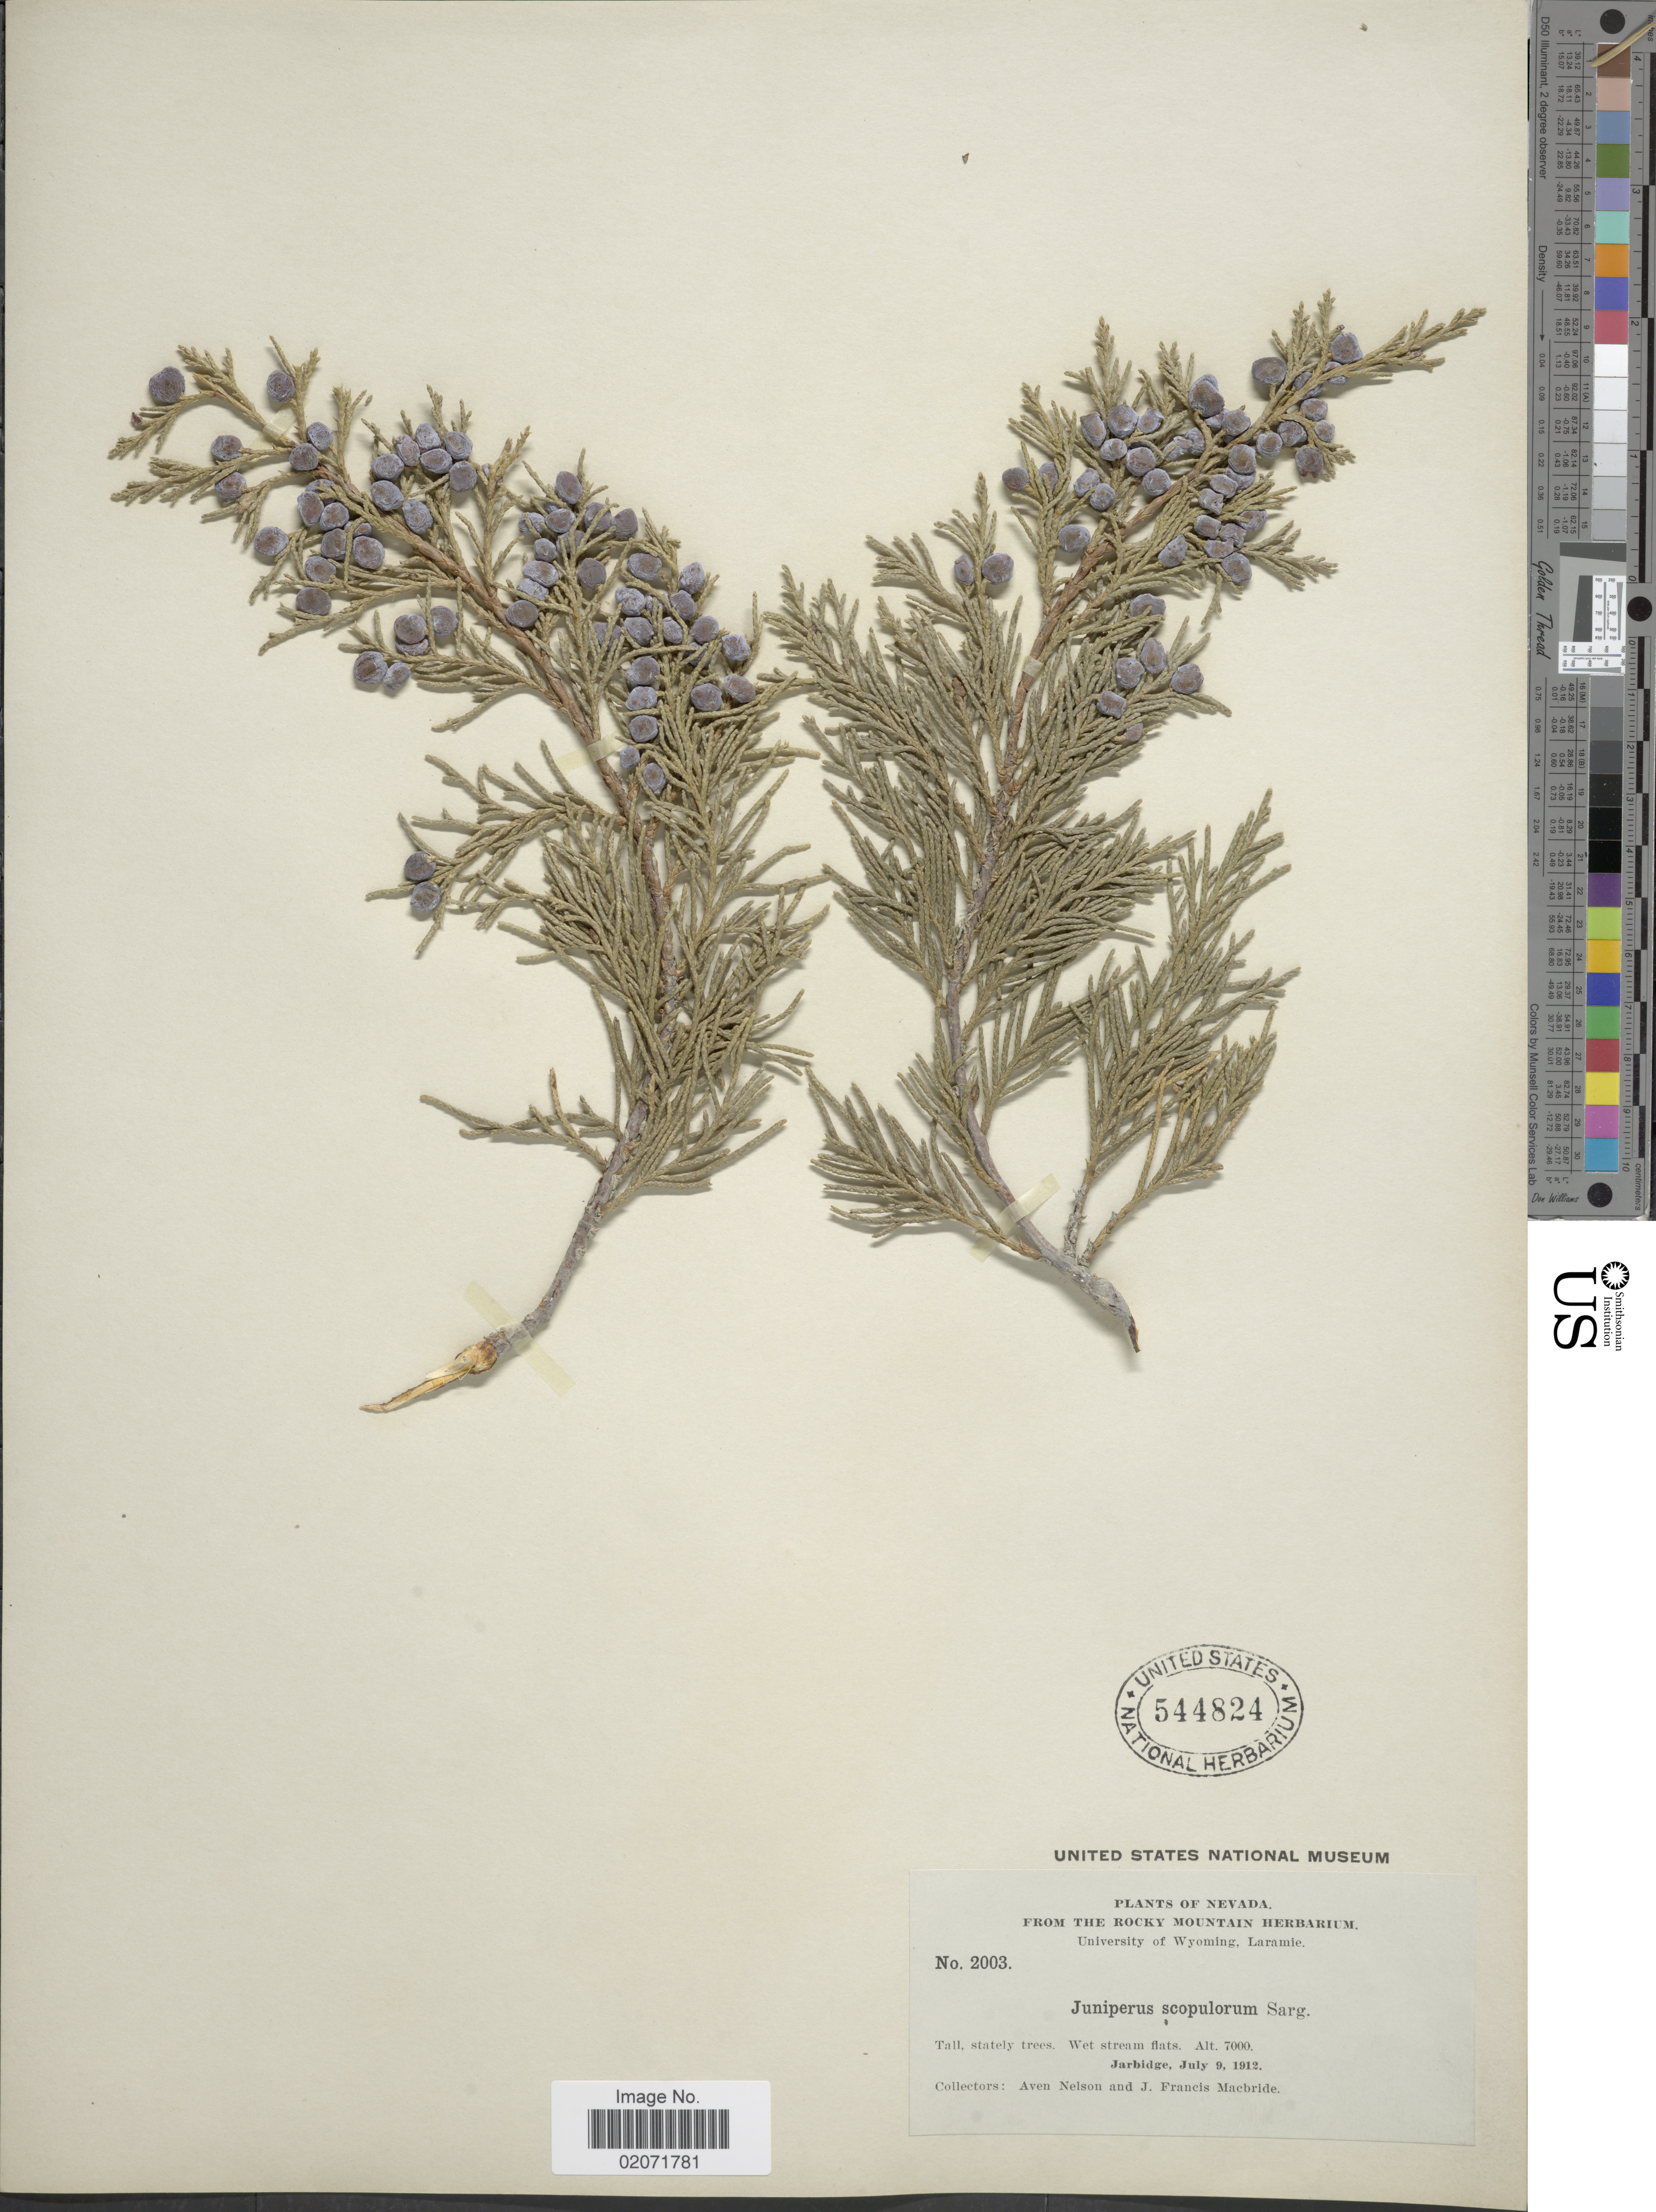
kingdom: Plantae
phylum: Tracheophyta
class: Pinopsida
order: Pinales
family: Cupressaceae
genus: Juniperus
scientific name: Juniperus scopulorum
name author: Sarg.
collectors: A. Nelson & J. F. Macbride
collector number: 2003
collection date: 1912-07-09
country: United States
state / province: Nevada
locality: Tall, stately trees. Wet stream flats. Jarbidge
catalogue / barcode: US 544824